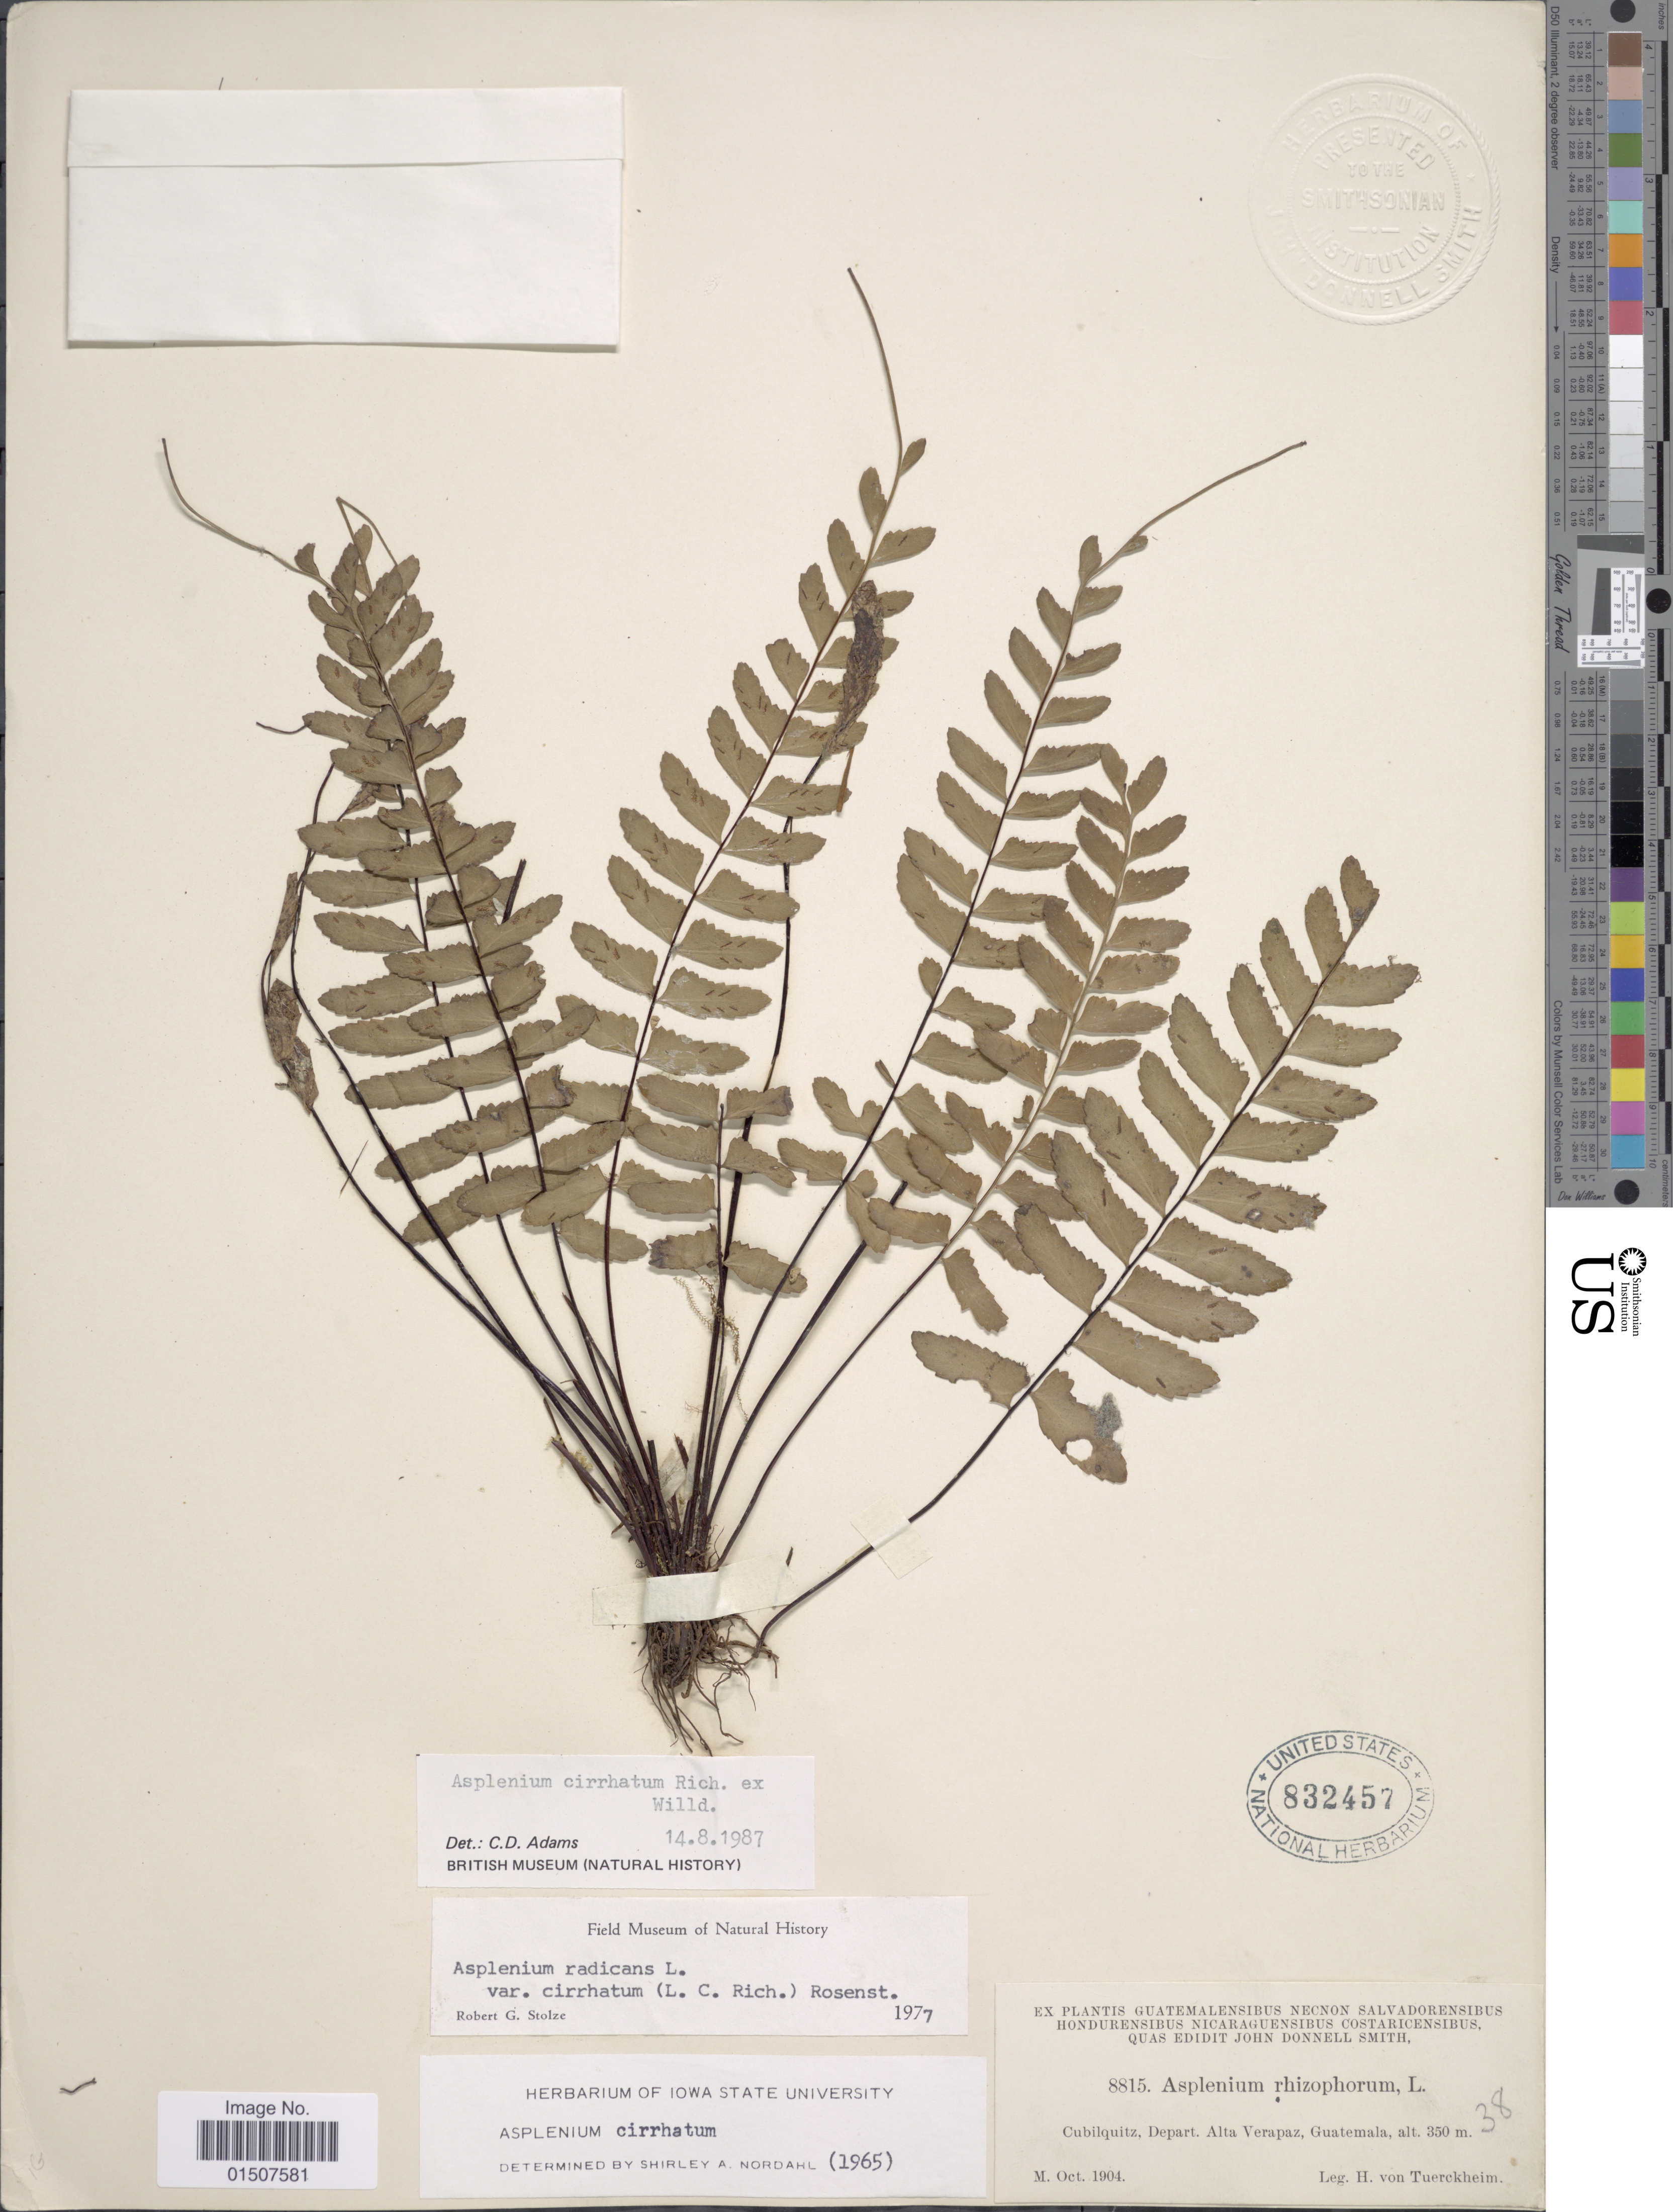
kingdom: Plantae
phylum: Tracheophyta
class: Polypodiopsida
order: Polypodiales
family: Aspleniaceae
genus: Asplenium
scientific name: Asplenium radicans var. cirrhatum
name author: (Rich. ex Willd.) Rosenst.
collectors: H. von Tuerckheim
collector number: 8815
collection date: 1904-10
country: Guatemala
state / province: Alta Verapaz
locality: Cubilquitz, Depart. Alta Verapaz, Guatemala.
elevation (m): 350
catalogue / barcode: US 832457